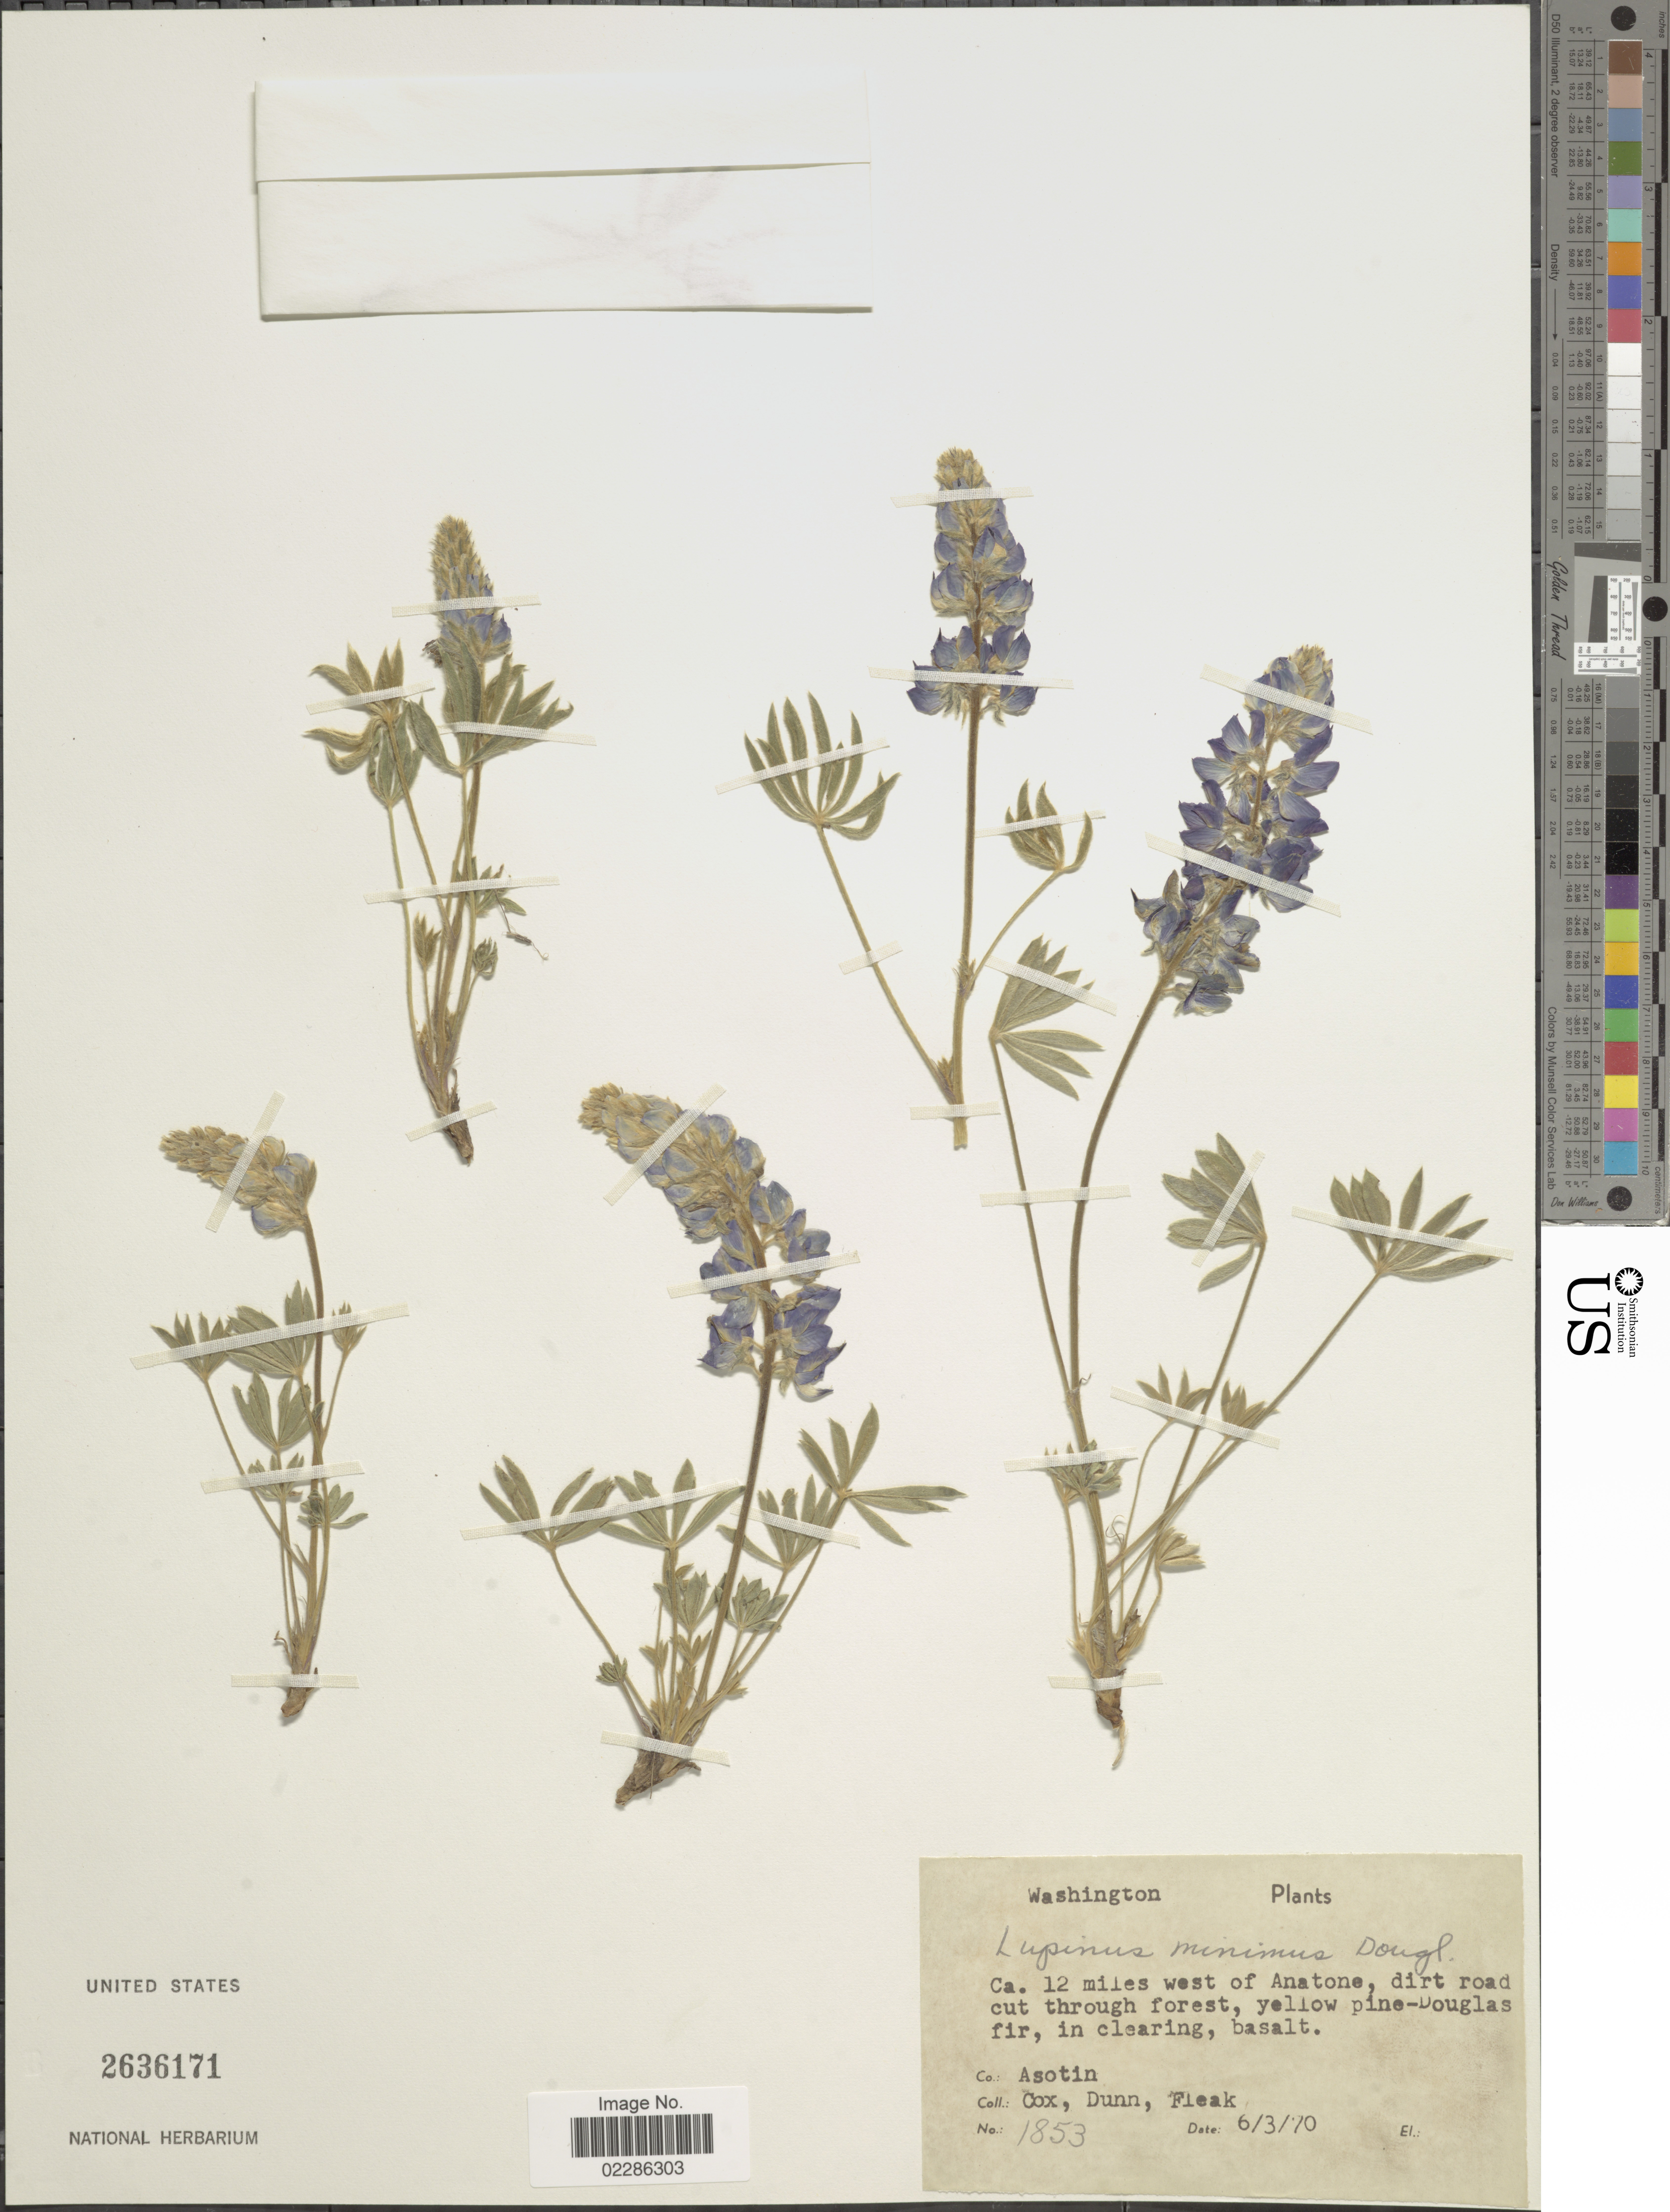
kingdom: Plantae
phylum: Tracheophyta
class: Magnoliopsida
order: Fabales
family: Fabaceae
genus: Lupinus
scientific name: Lupinus minimus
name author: Douglas ex G. Don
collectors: -. Cox, -- Dunn & L. Fleak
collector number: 1853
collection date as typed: Transcribed d/m/y: 3/6/70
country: United States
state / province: Washington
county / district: Asotin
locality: Ca. 12 miles west of Anatone, dirt road cut through forest, yellow pine-Diuglas fir, in clearing, basalt, Co: Asotin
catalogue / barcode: US 2636171